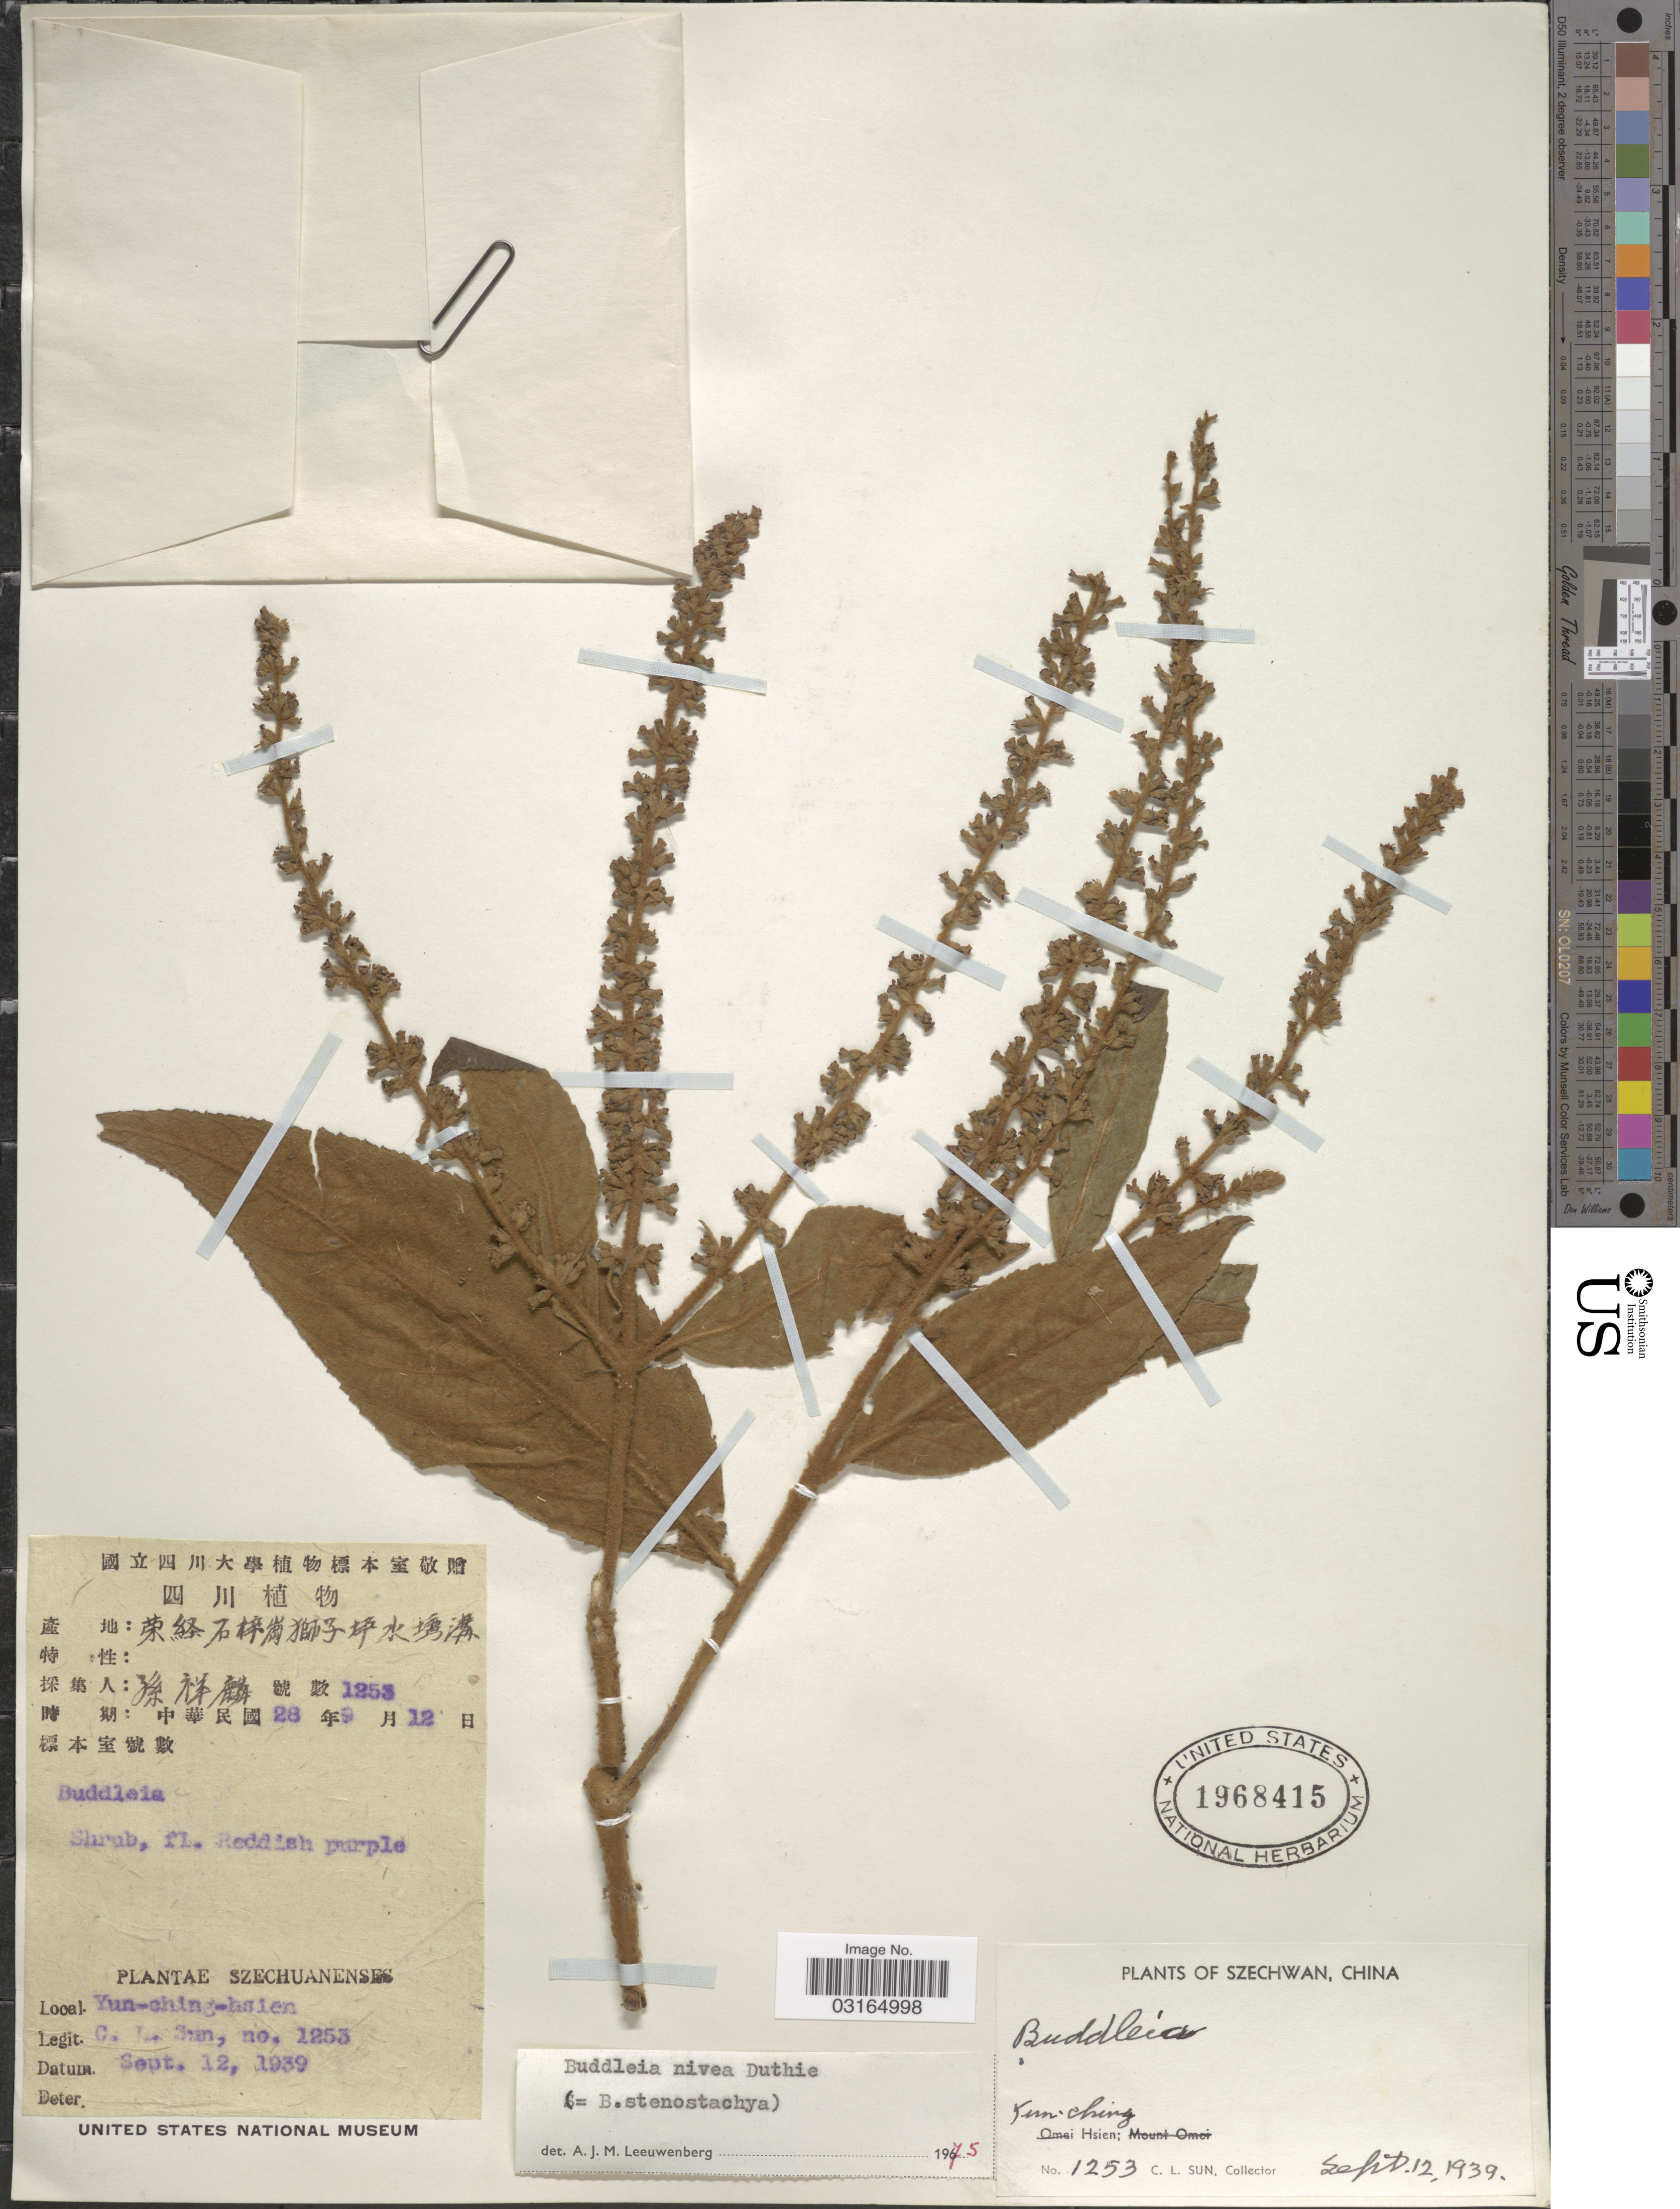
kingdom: Plantae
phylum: Tracheophyta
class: Magnoliopsida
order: Lamiales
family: Scrophulariaceae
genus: Buddleja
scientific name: Buddleja nivea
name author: Duthie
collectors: C. Sun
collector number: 1253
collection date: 1939-09-12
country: China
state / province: Sichuan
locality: Szechwan. Yun-ching-hsien.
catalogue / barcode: US 1968415